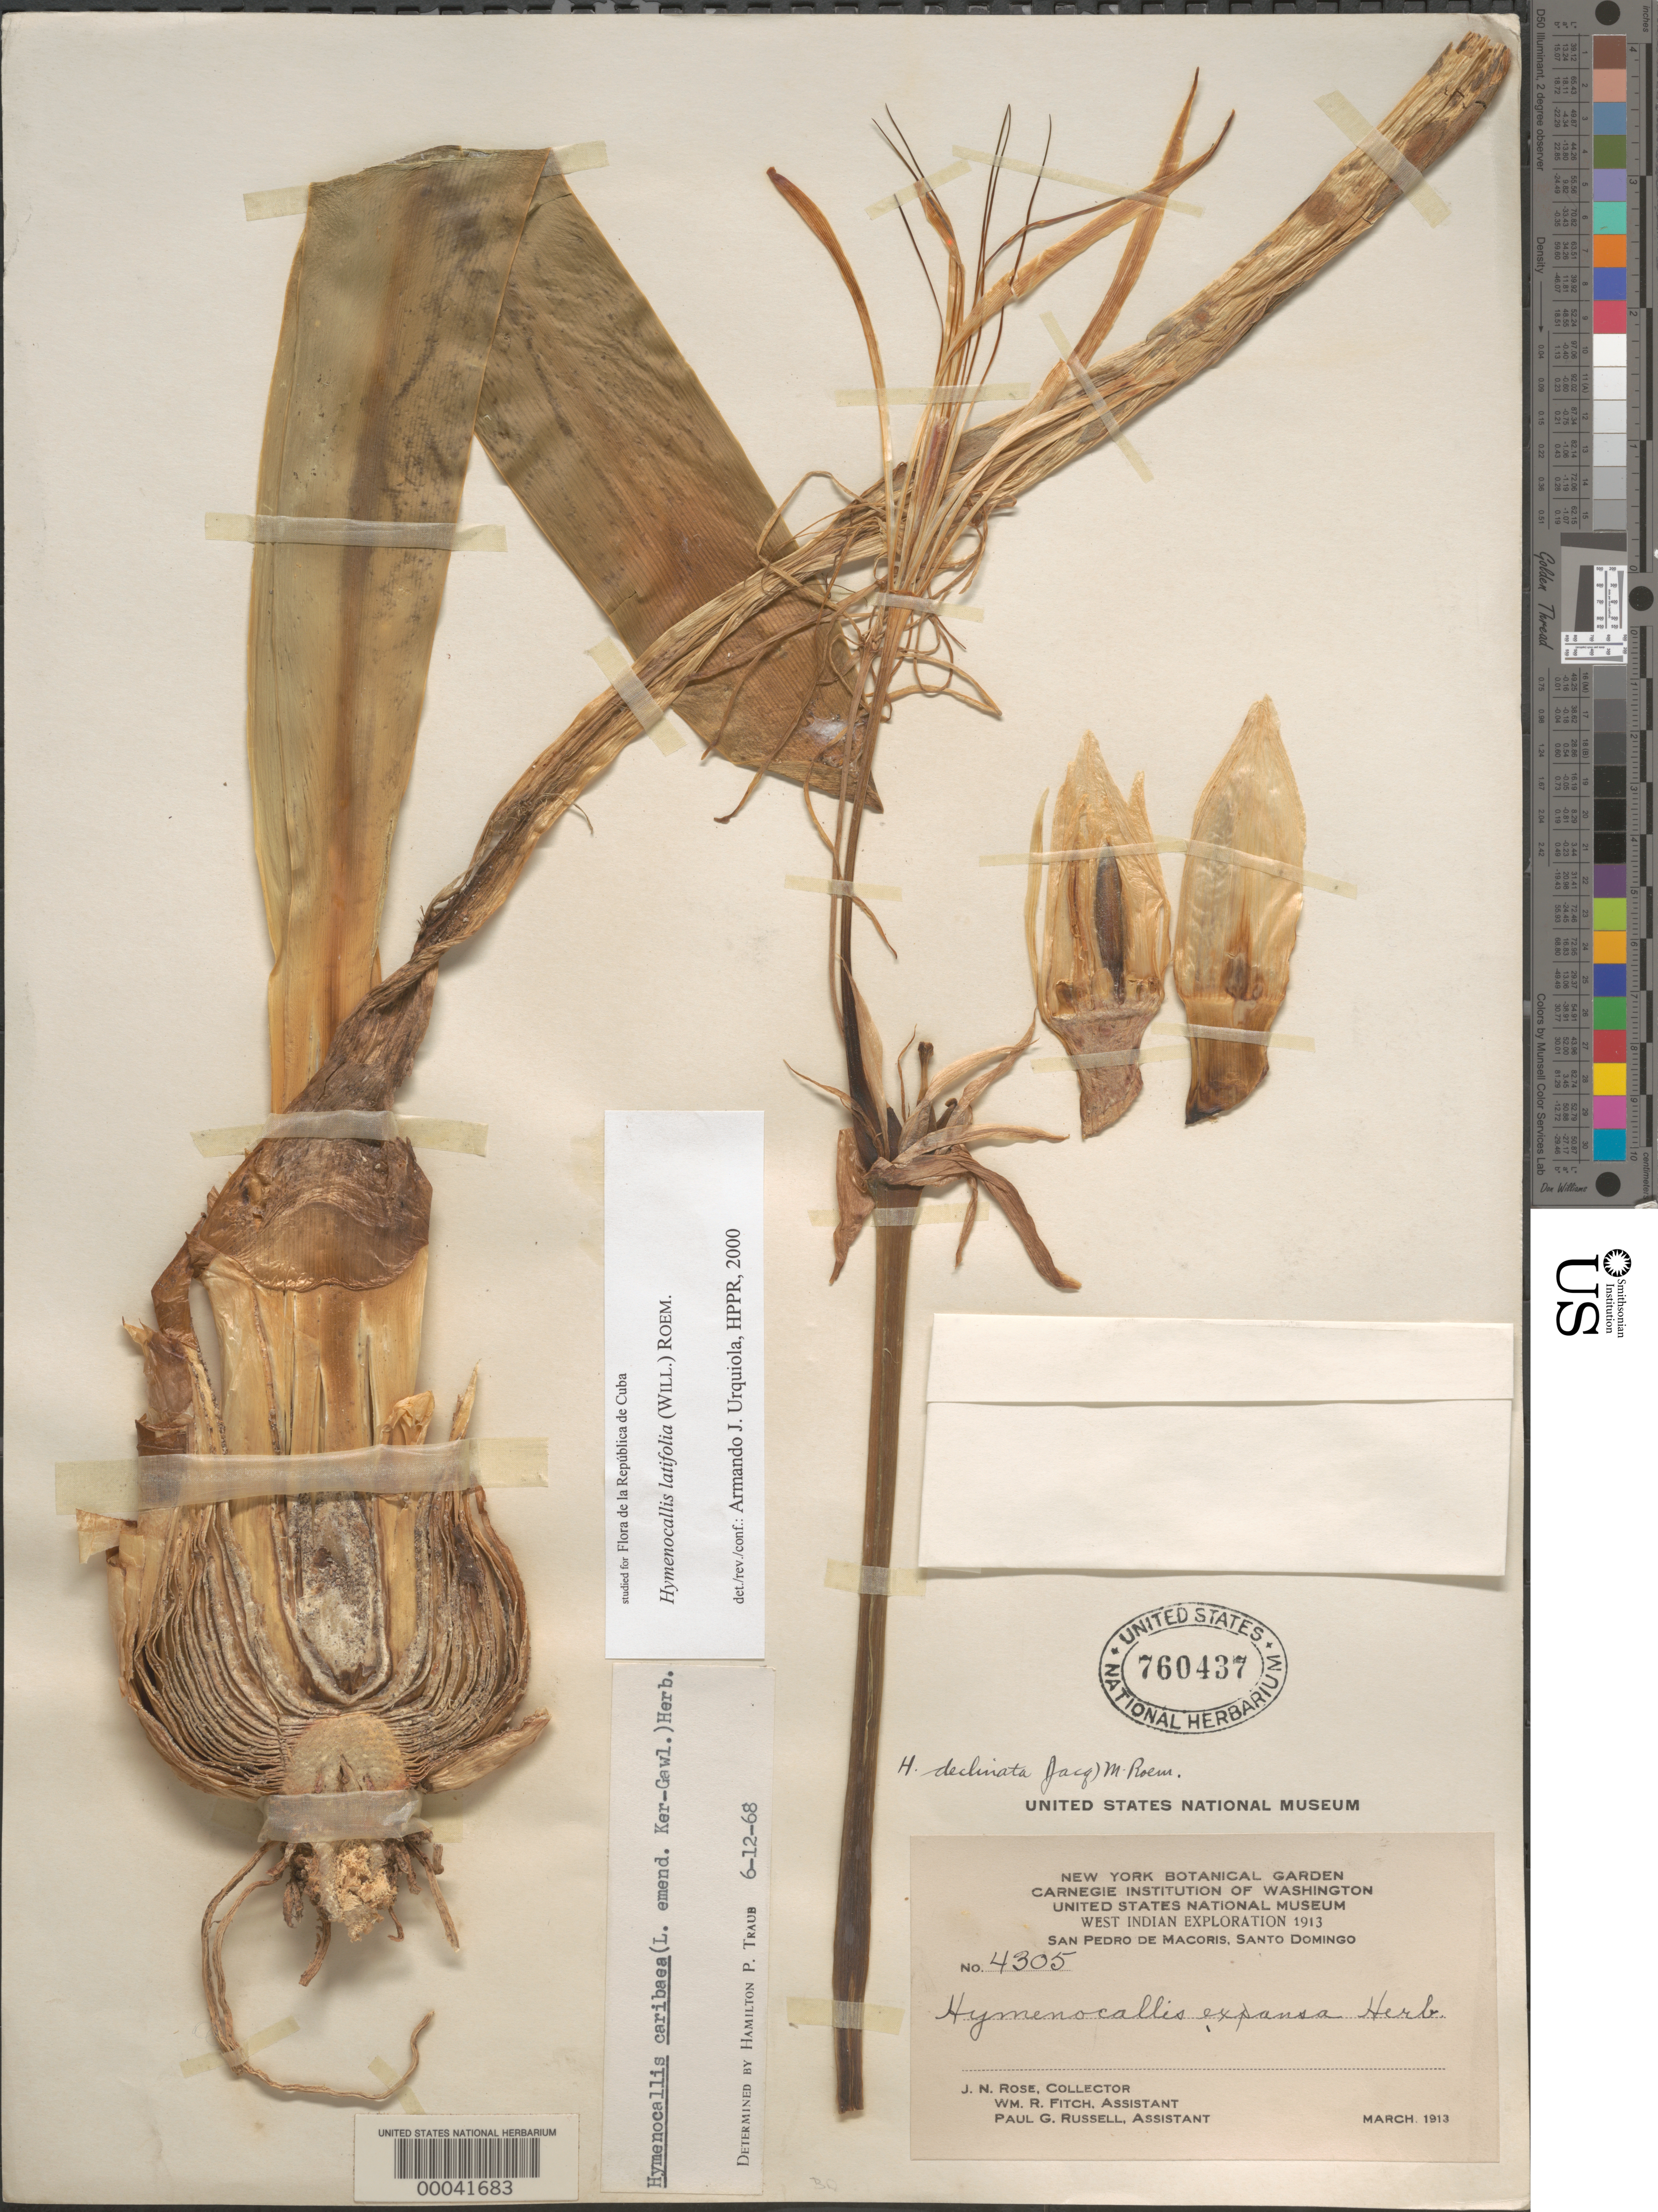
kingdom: Plantae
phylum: Tracheophyta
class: Liliopsida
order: Asparagales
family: Amaryllidaceae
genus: Hymenocallis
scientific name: Hymenocallis latifolia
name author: (Mill.) M. Roem.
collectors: J. N. Rose, W. R. Fitch & P. G. Russell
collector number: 4305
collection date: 1913-03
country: Dominican Republic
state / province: San Pedro de Macorís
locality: Santo Domingo.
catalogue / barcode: US 760437